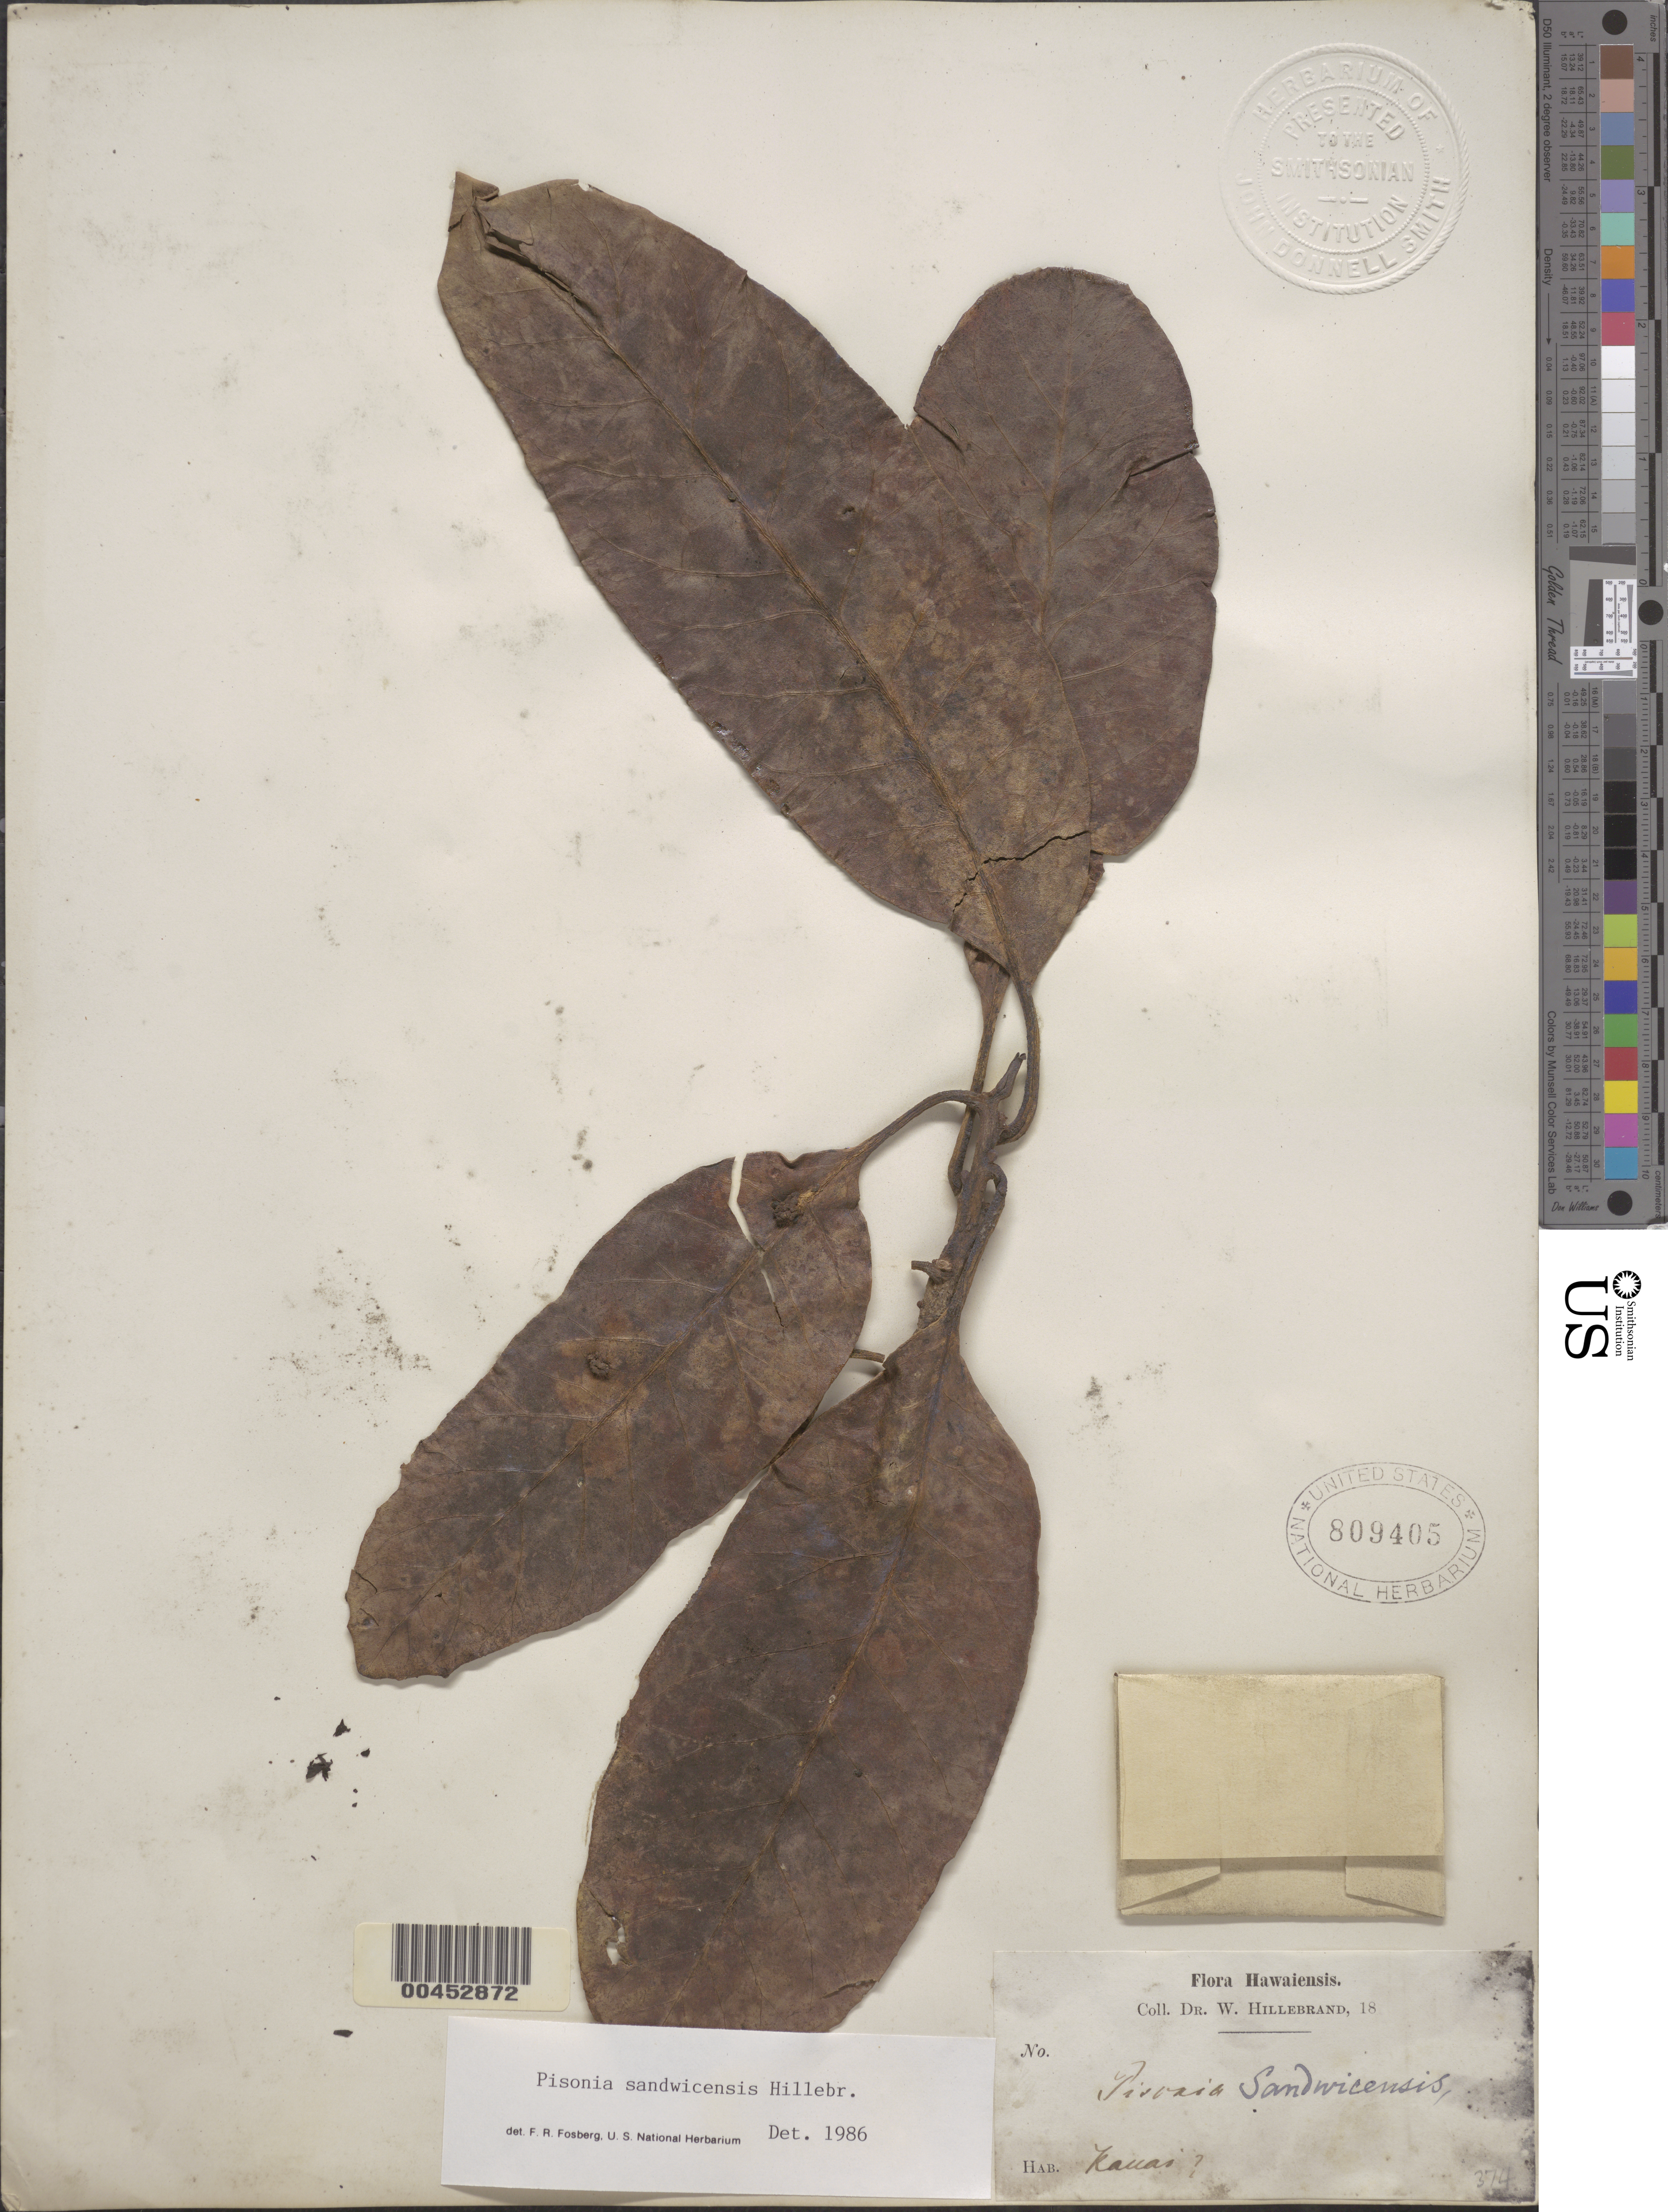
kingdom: Plantae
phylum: Tracheophyta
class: Magnoliopsida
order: Caryophyllales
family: Nyctaginaceae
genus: Rockia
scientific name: Rockia sandwicensis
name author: (Hillebr.) Heimerl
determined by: Wagner, W. L., (BOT), Smithsonian Institution - National Museum of Natural History (UNITED STATES)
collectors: W. Hillebrand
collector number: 374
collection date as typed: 18??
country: United States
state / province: Hawaii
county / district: Kauai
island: Kaua'i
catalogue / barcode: US 809405